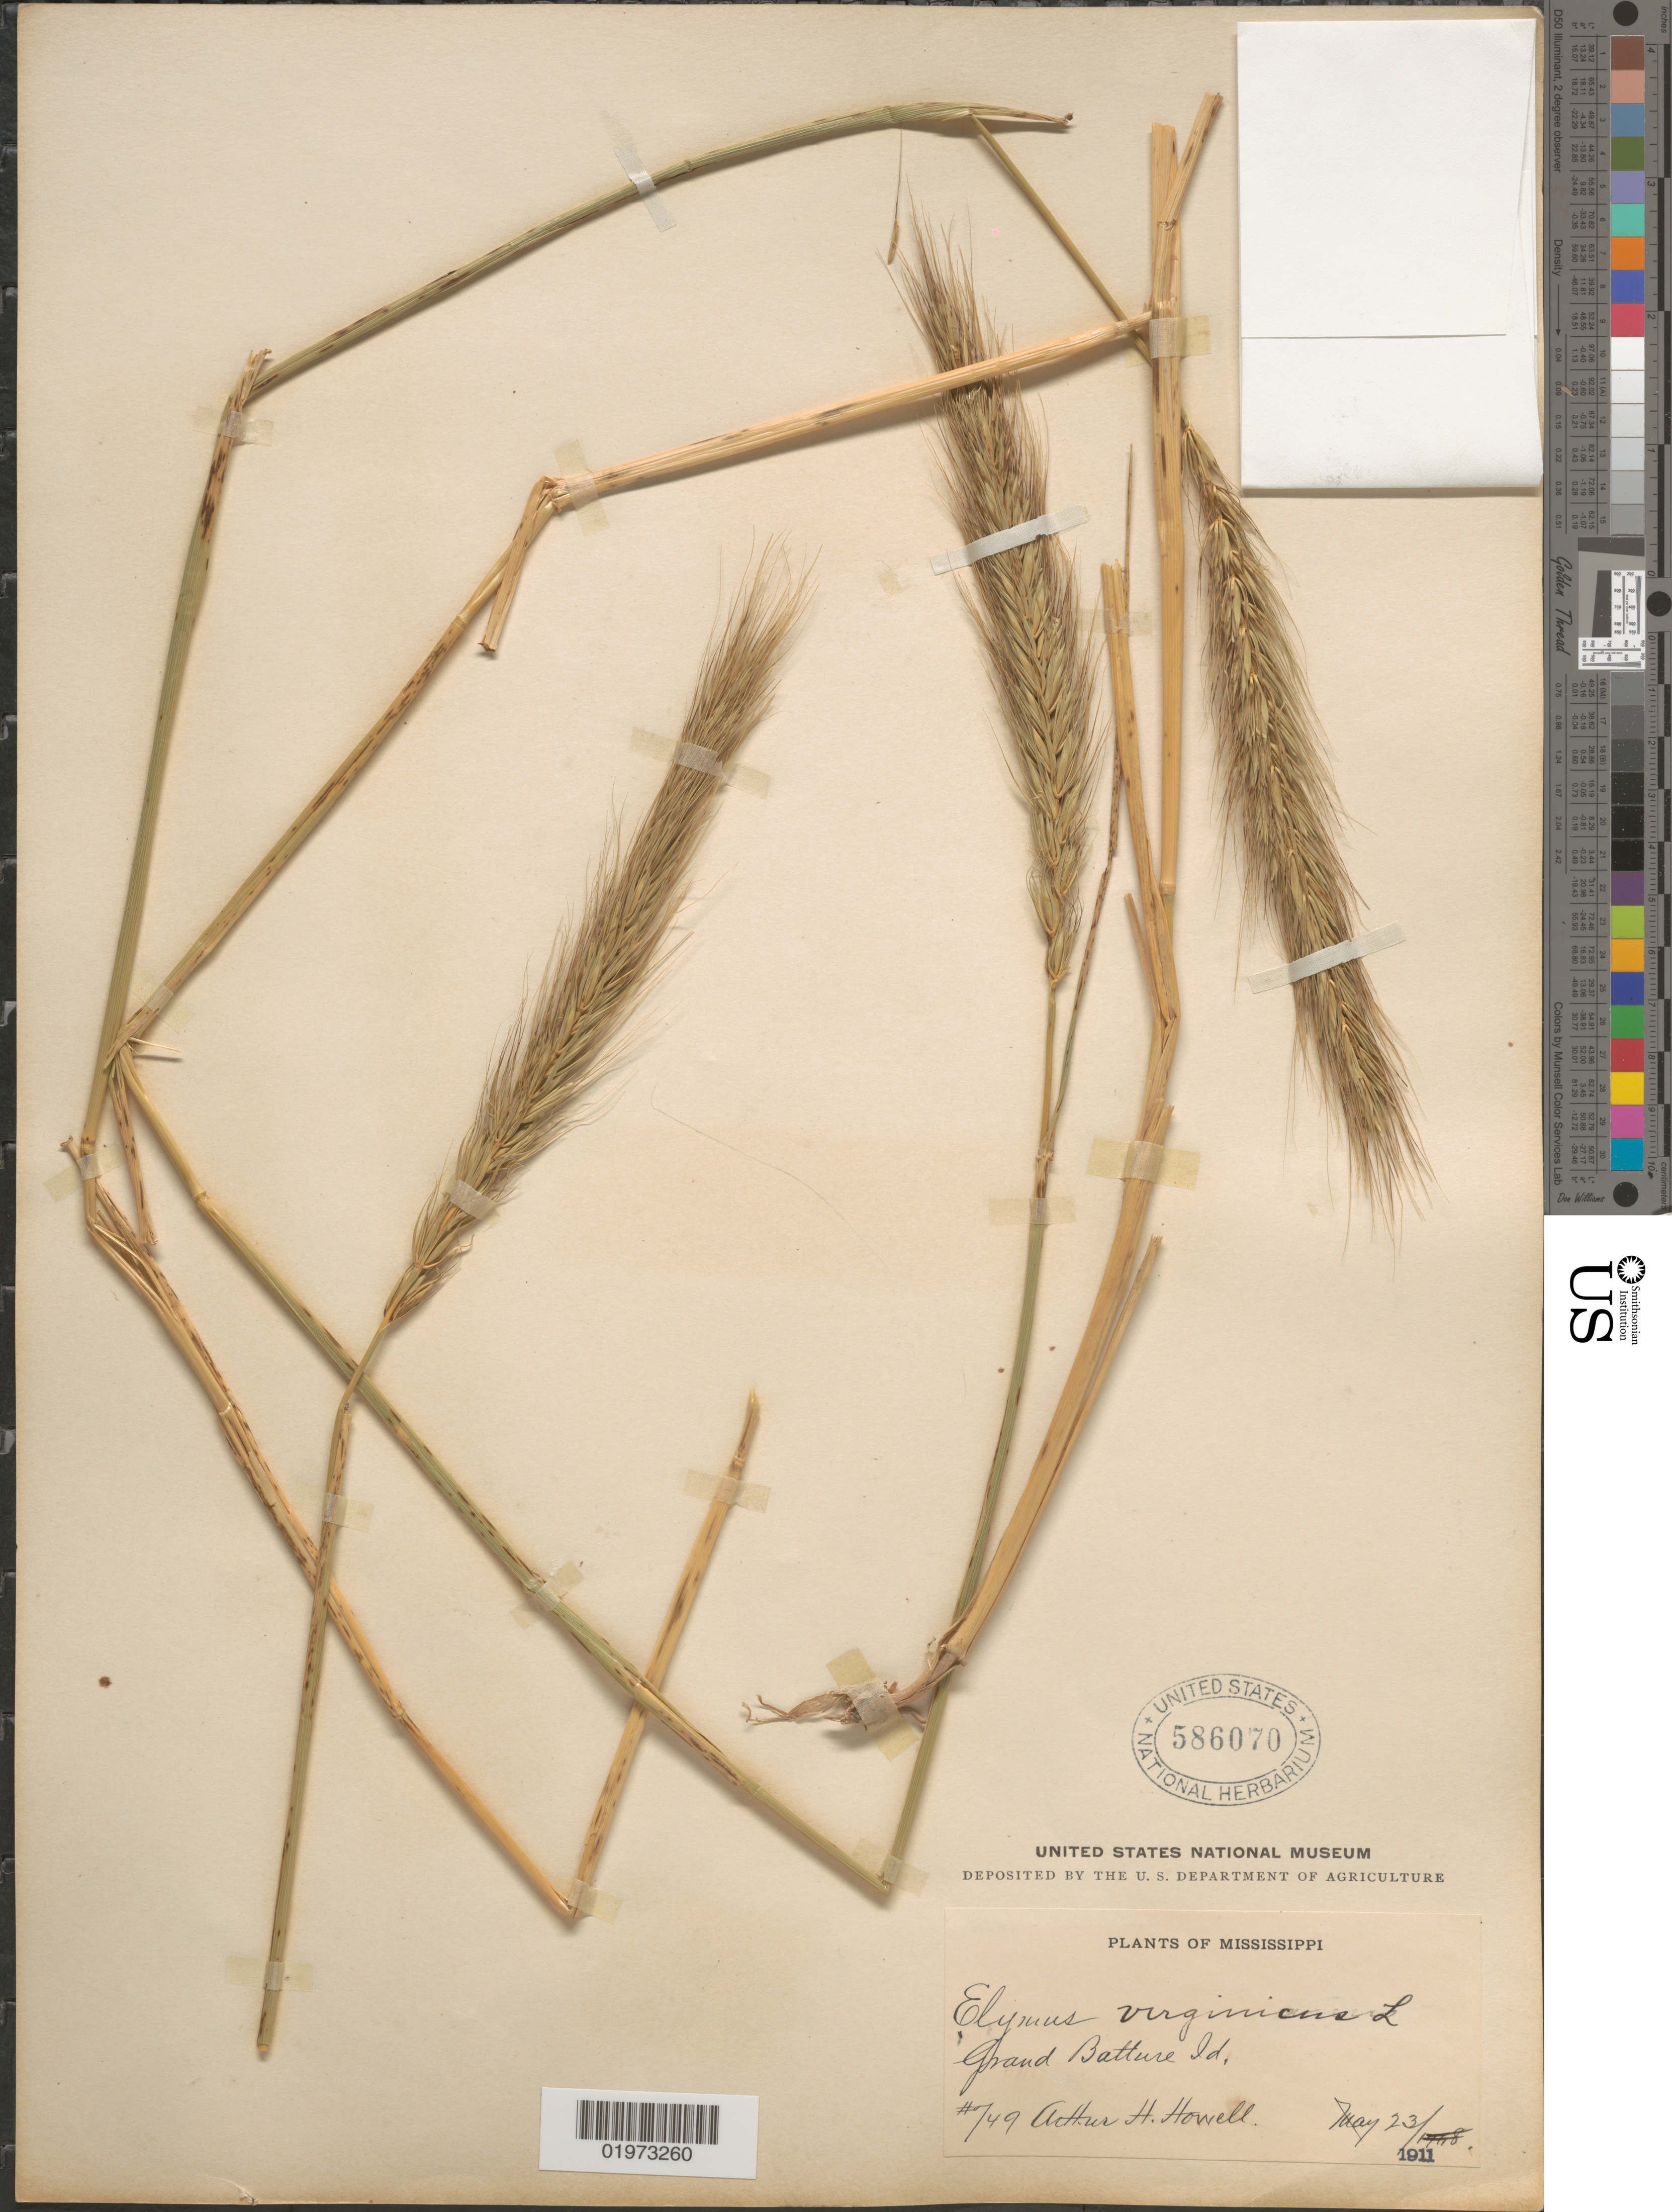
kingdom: Plantae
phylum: Tracheophyta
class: Liliopsida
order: Poales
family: Poaceae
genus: Elymus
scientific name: Elymus virginicus var. virginicus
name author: L.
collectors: A. H. Howell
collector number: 749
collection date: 1911-05-23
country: United States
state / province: Mississippi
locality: Grant Batture Id.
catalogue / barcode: US 586070